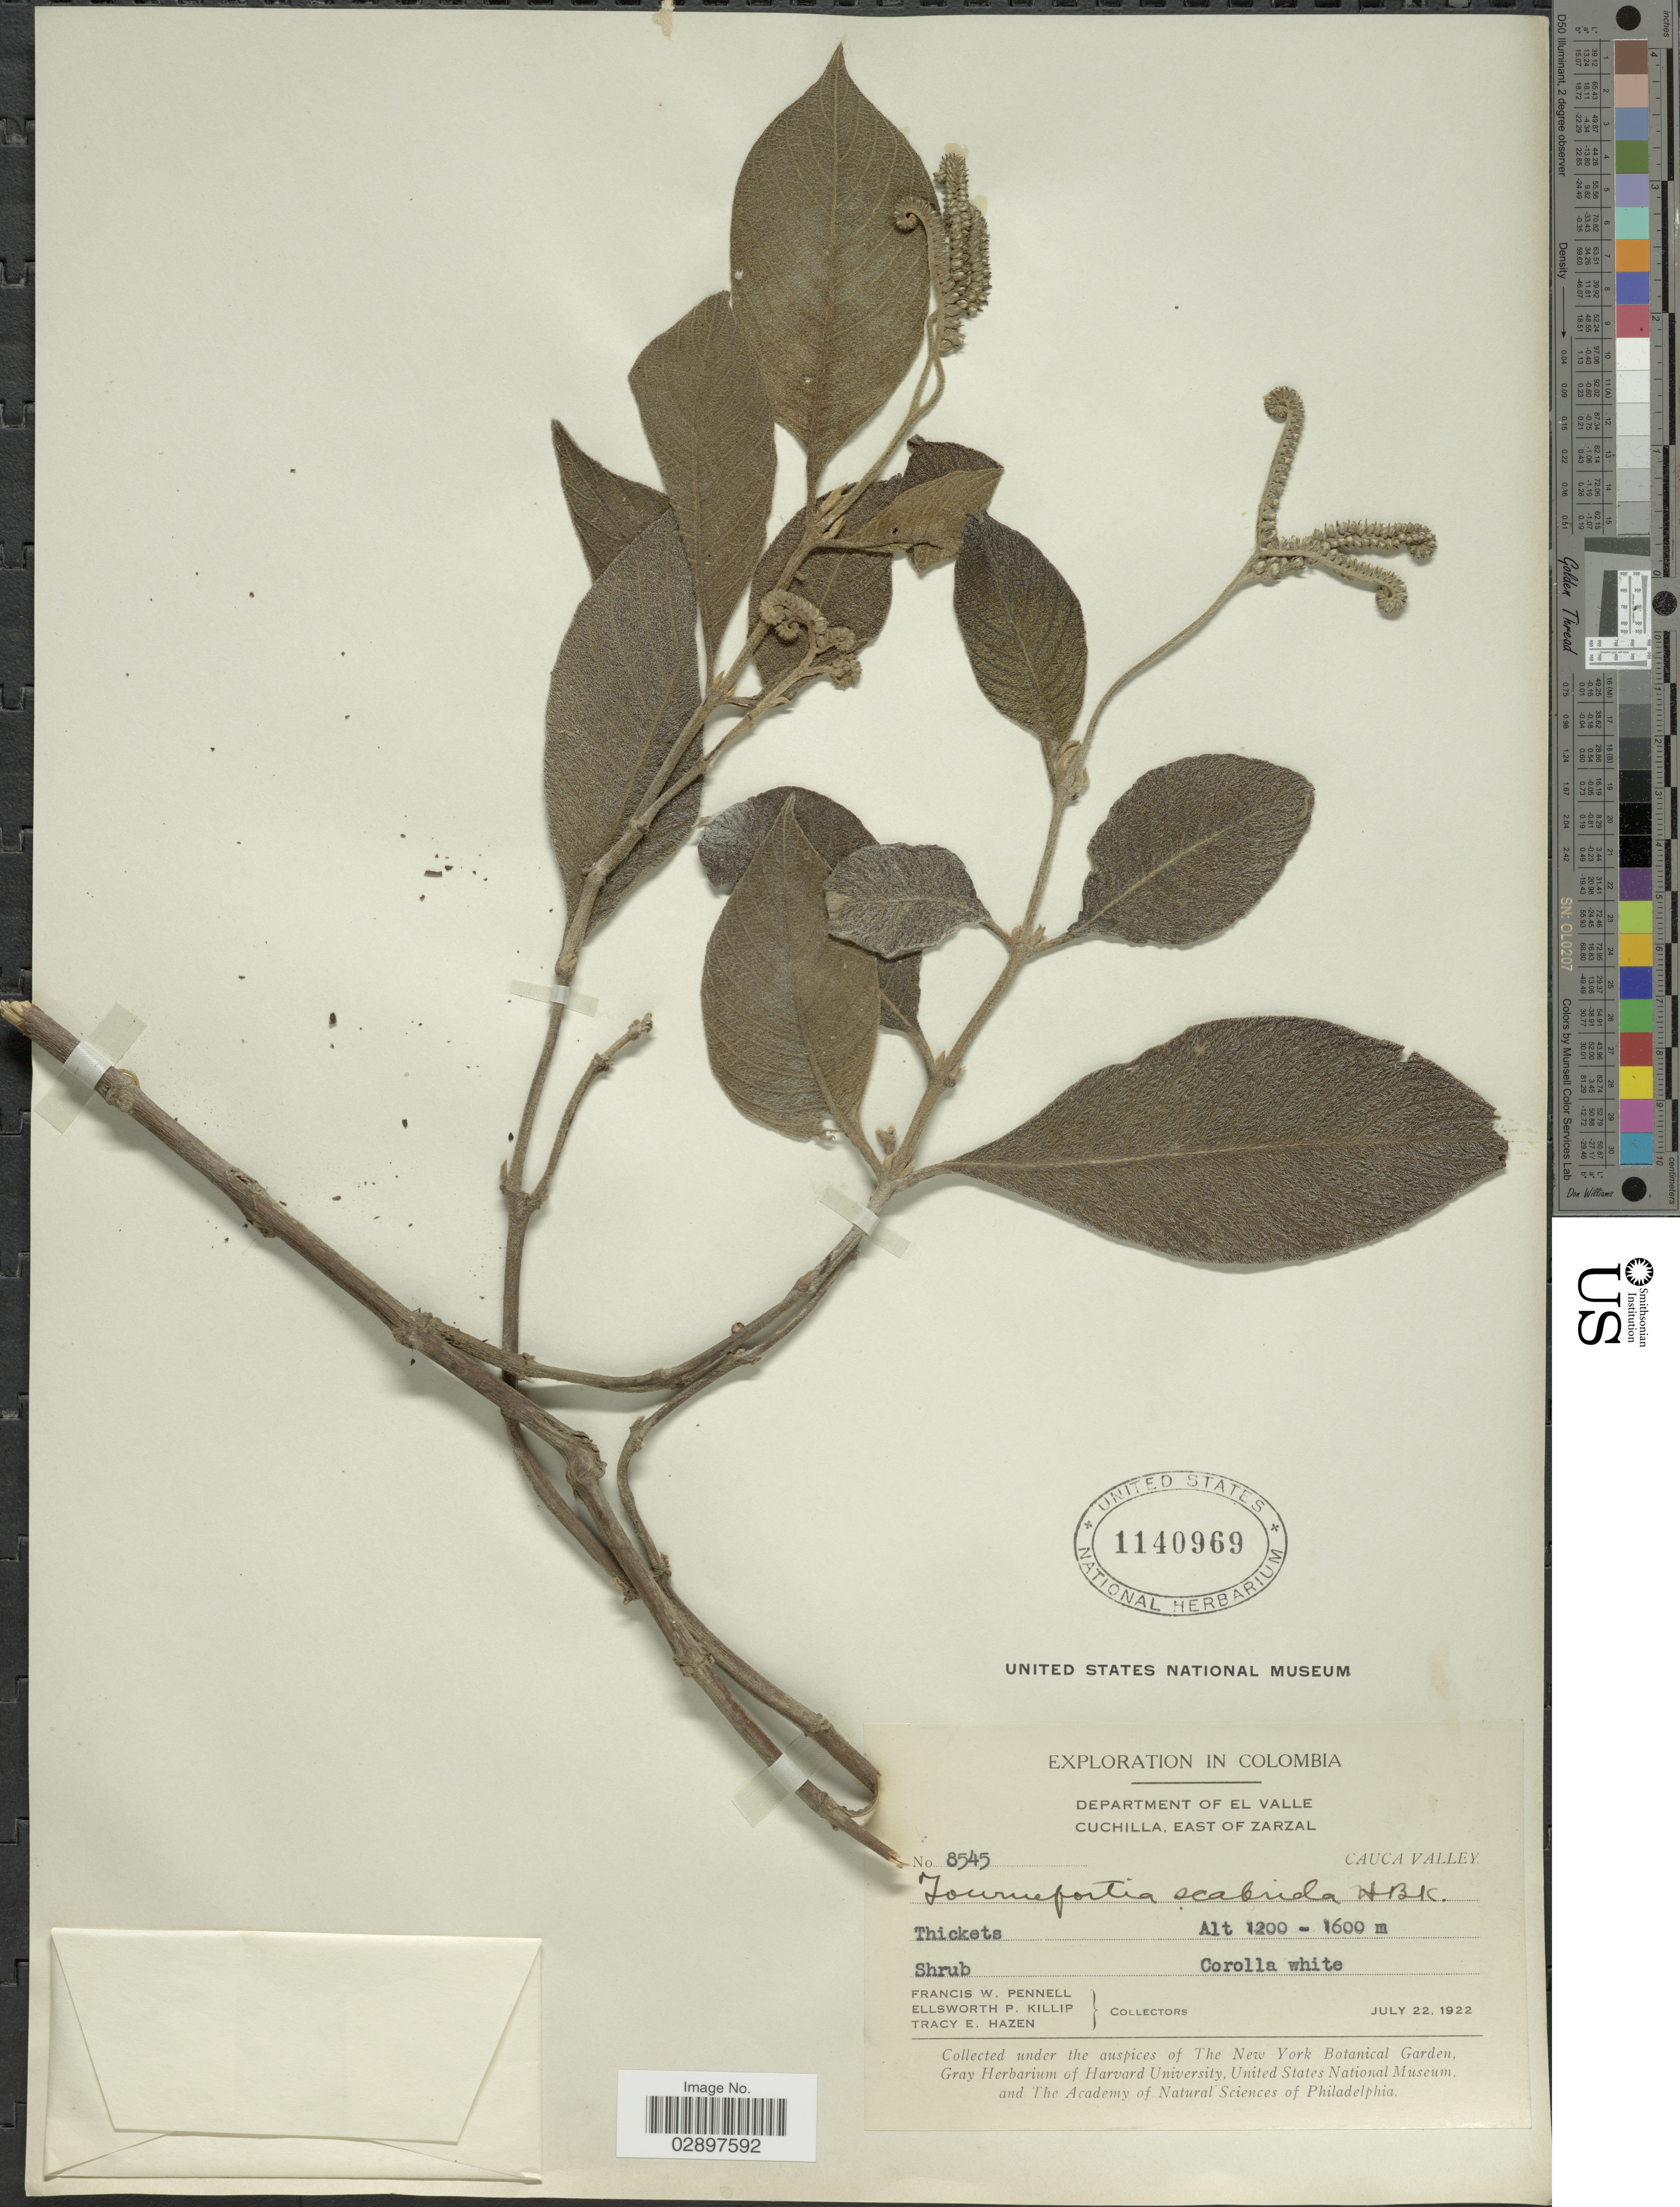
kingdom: Plantae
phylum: Tracheophyta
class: Magnoliopsida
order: Boraginales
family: Heliotropiaceae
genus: Tournefortia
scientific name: Tournefortia scabrida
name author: Kunth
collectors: F. W. Pennell, E. P. Killip & T. E. Hazen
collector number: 8545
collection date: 1922-07-22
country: Colombia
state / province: Valle del Cauca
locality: Department of El Valle. Cuchilla, East of Zarzal. Cauca Valley.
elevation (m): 1200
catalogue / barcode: US 1140969